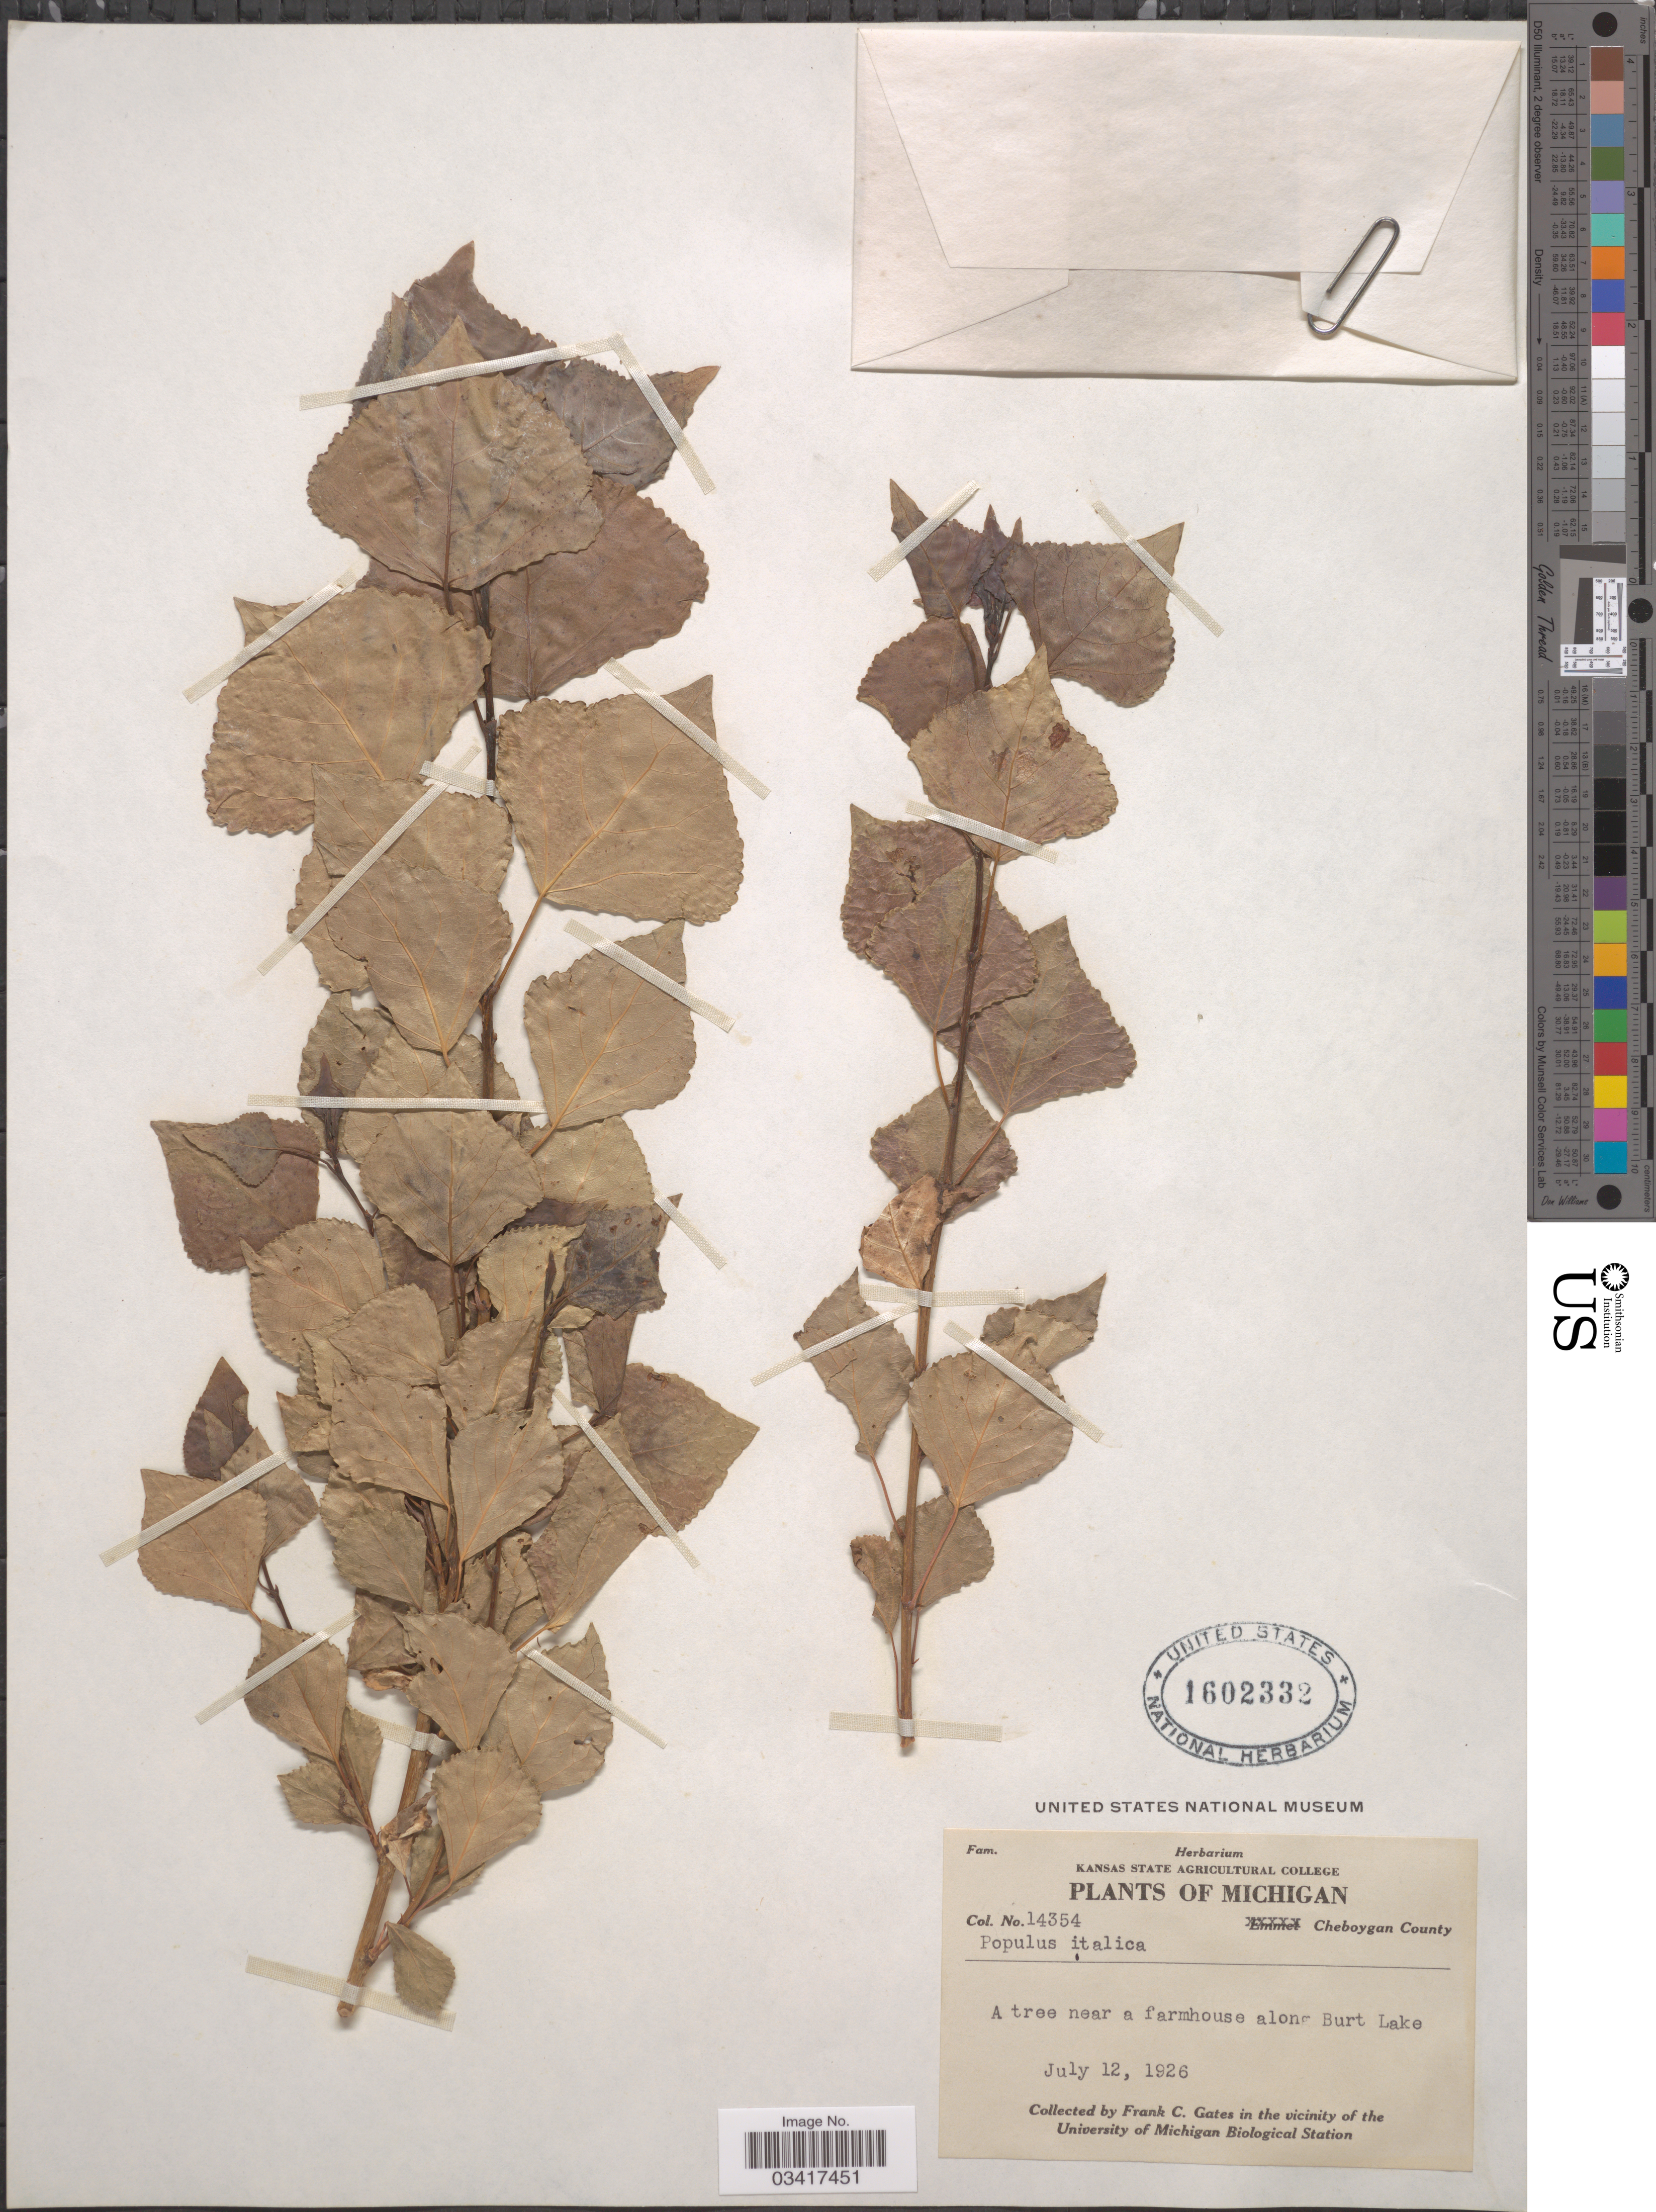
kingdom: Plantae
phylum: Tracheophyta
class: Magnoliopsida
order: Malpighiales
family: Salicaceae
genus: Populus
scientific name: Populus italica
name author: (Münchh.) Moench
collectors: F. C. Gates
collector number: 14354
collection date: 1926-07-12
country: United States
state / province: Michigan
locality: Cheboygan County. Near a farmhouse along Burt Lake.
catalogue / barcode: US 1602332